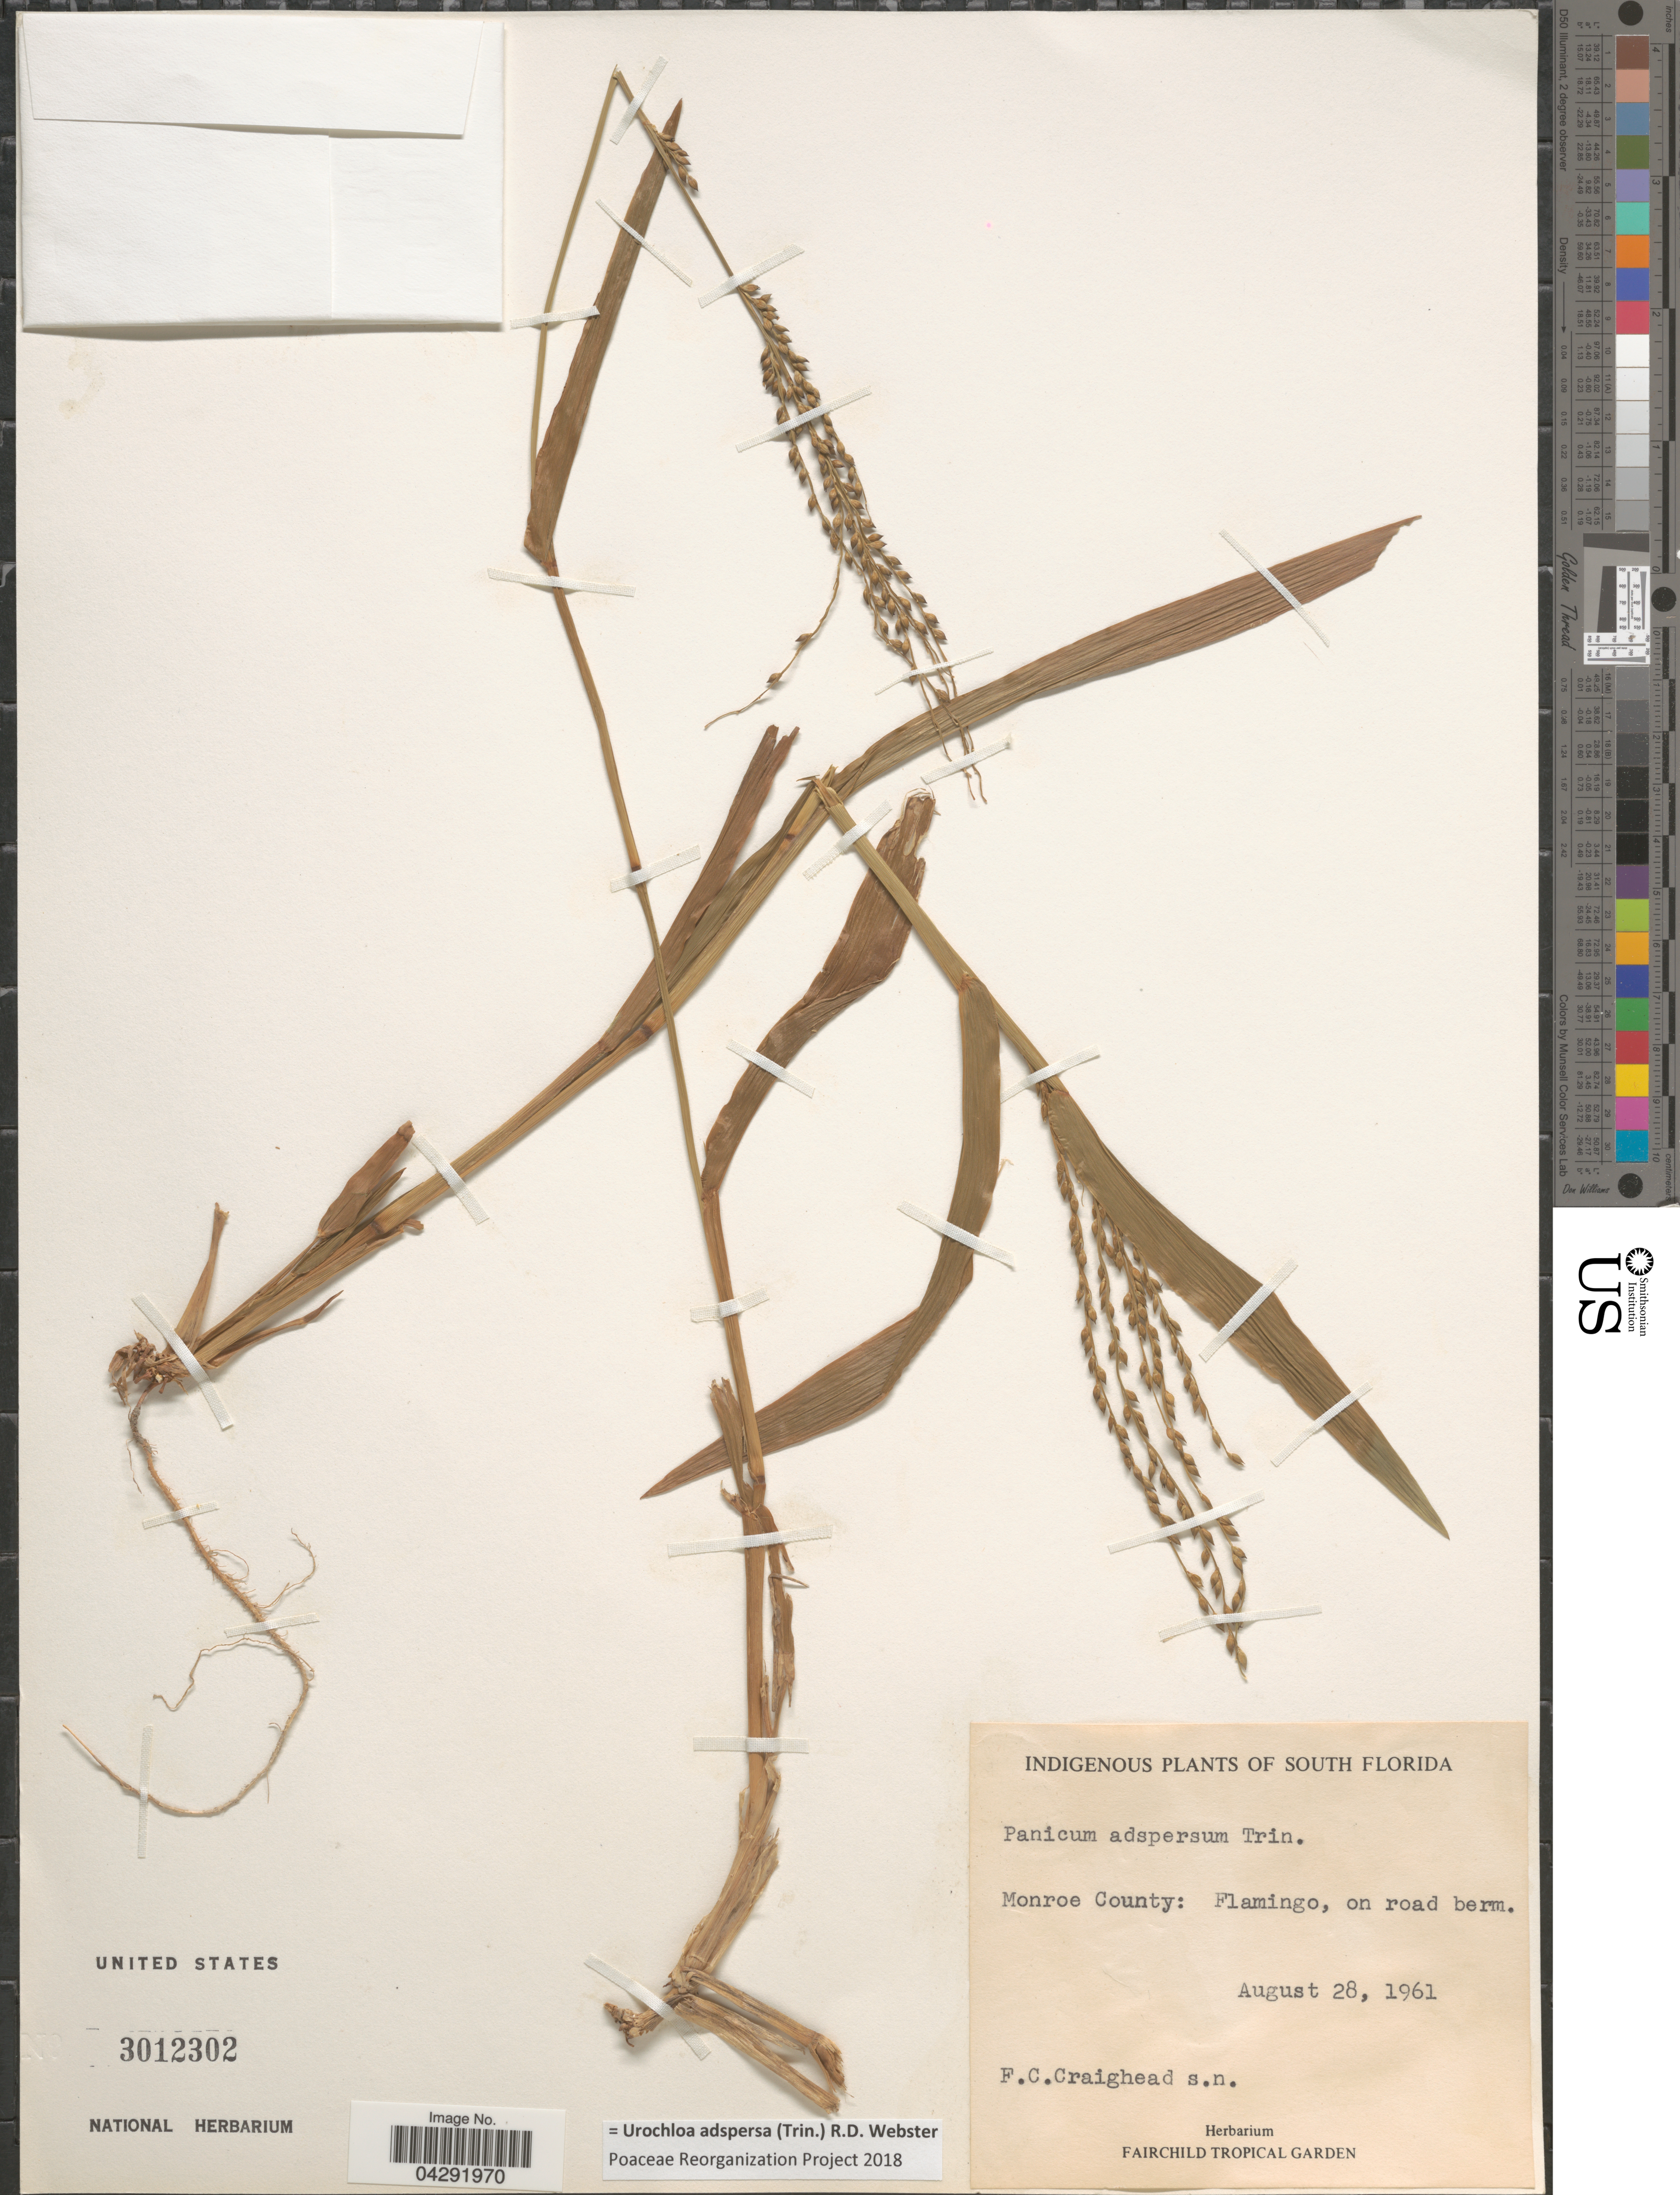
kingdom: Plantae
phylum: Tracheophyta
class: Liliopsida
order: Poales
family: Poaceae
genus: Urochloa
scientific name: Urochloa adspersa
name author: (Trin.) R.D. Webster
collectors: F. Craighead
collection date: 1961-08-28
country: United States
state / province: Florida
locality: South Florida. Monroe County: Flamingo, on road berm.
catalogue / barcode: US 3012302